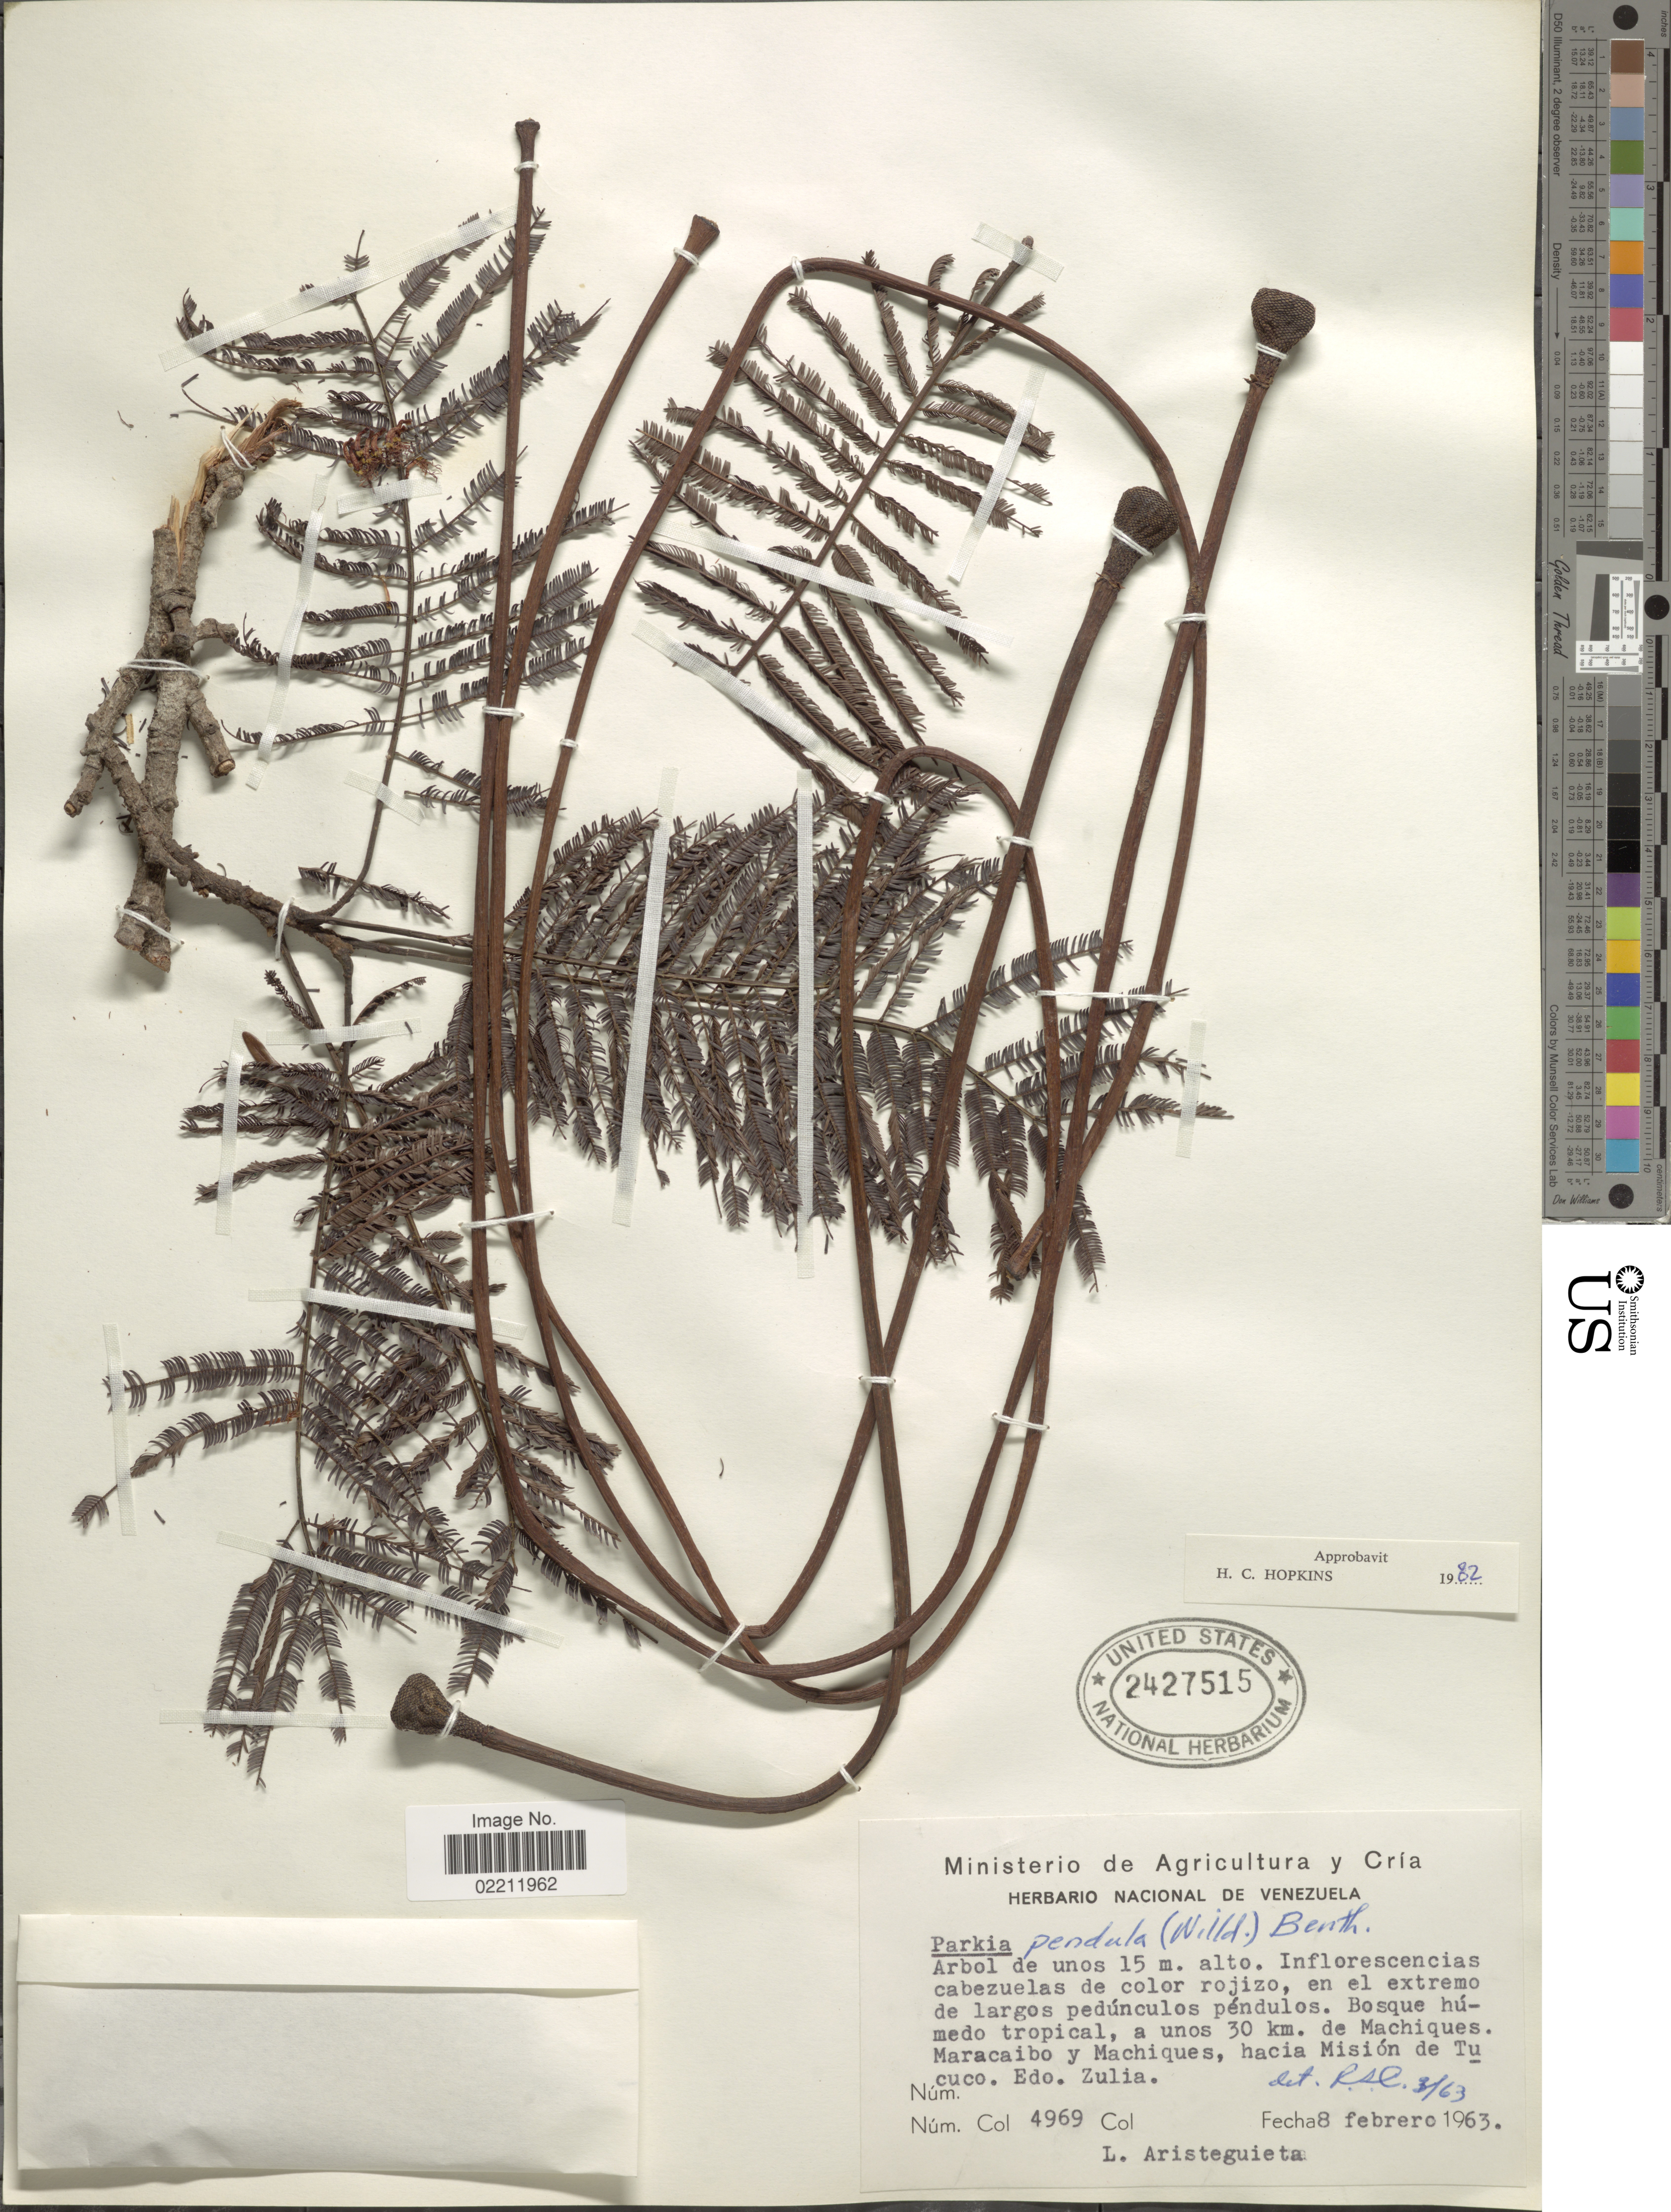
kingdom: Plantae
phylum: Tracheophyta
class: Magnoliopsida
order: Fabales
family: Fabaceae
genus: Parkia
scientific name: Parkia pendula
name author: Benth.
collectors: L. Aristeguieta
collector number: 4969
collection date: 1963-02-08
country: Venezuela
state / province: Zulia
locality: A unos 30 km. de Machiques Maracaibo y Machiques, hacia Mision de Tucuco.Edo. Zulia.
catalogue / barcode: US 2427515